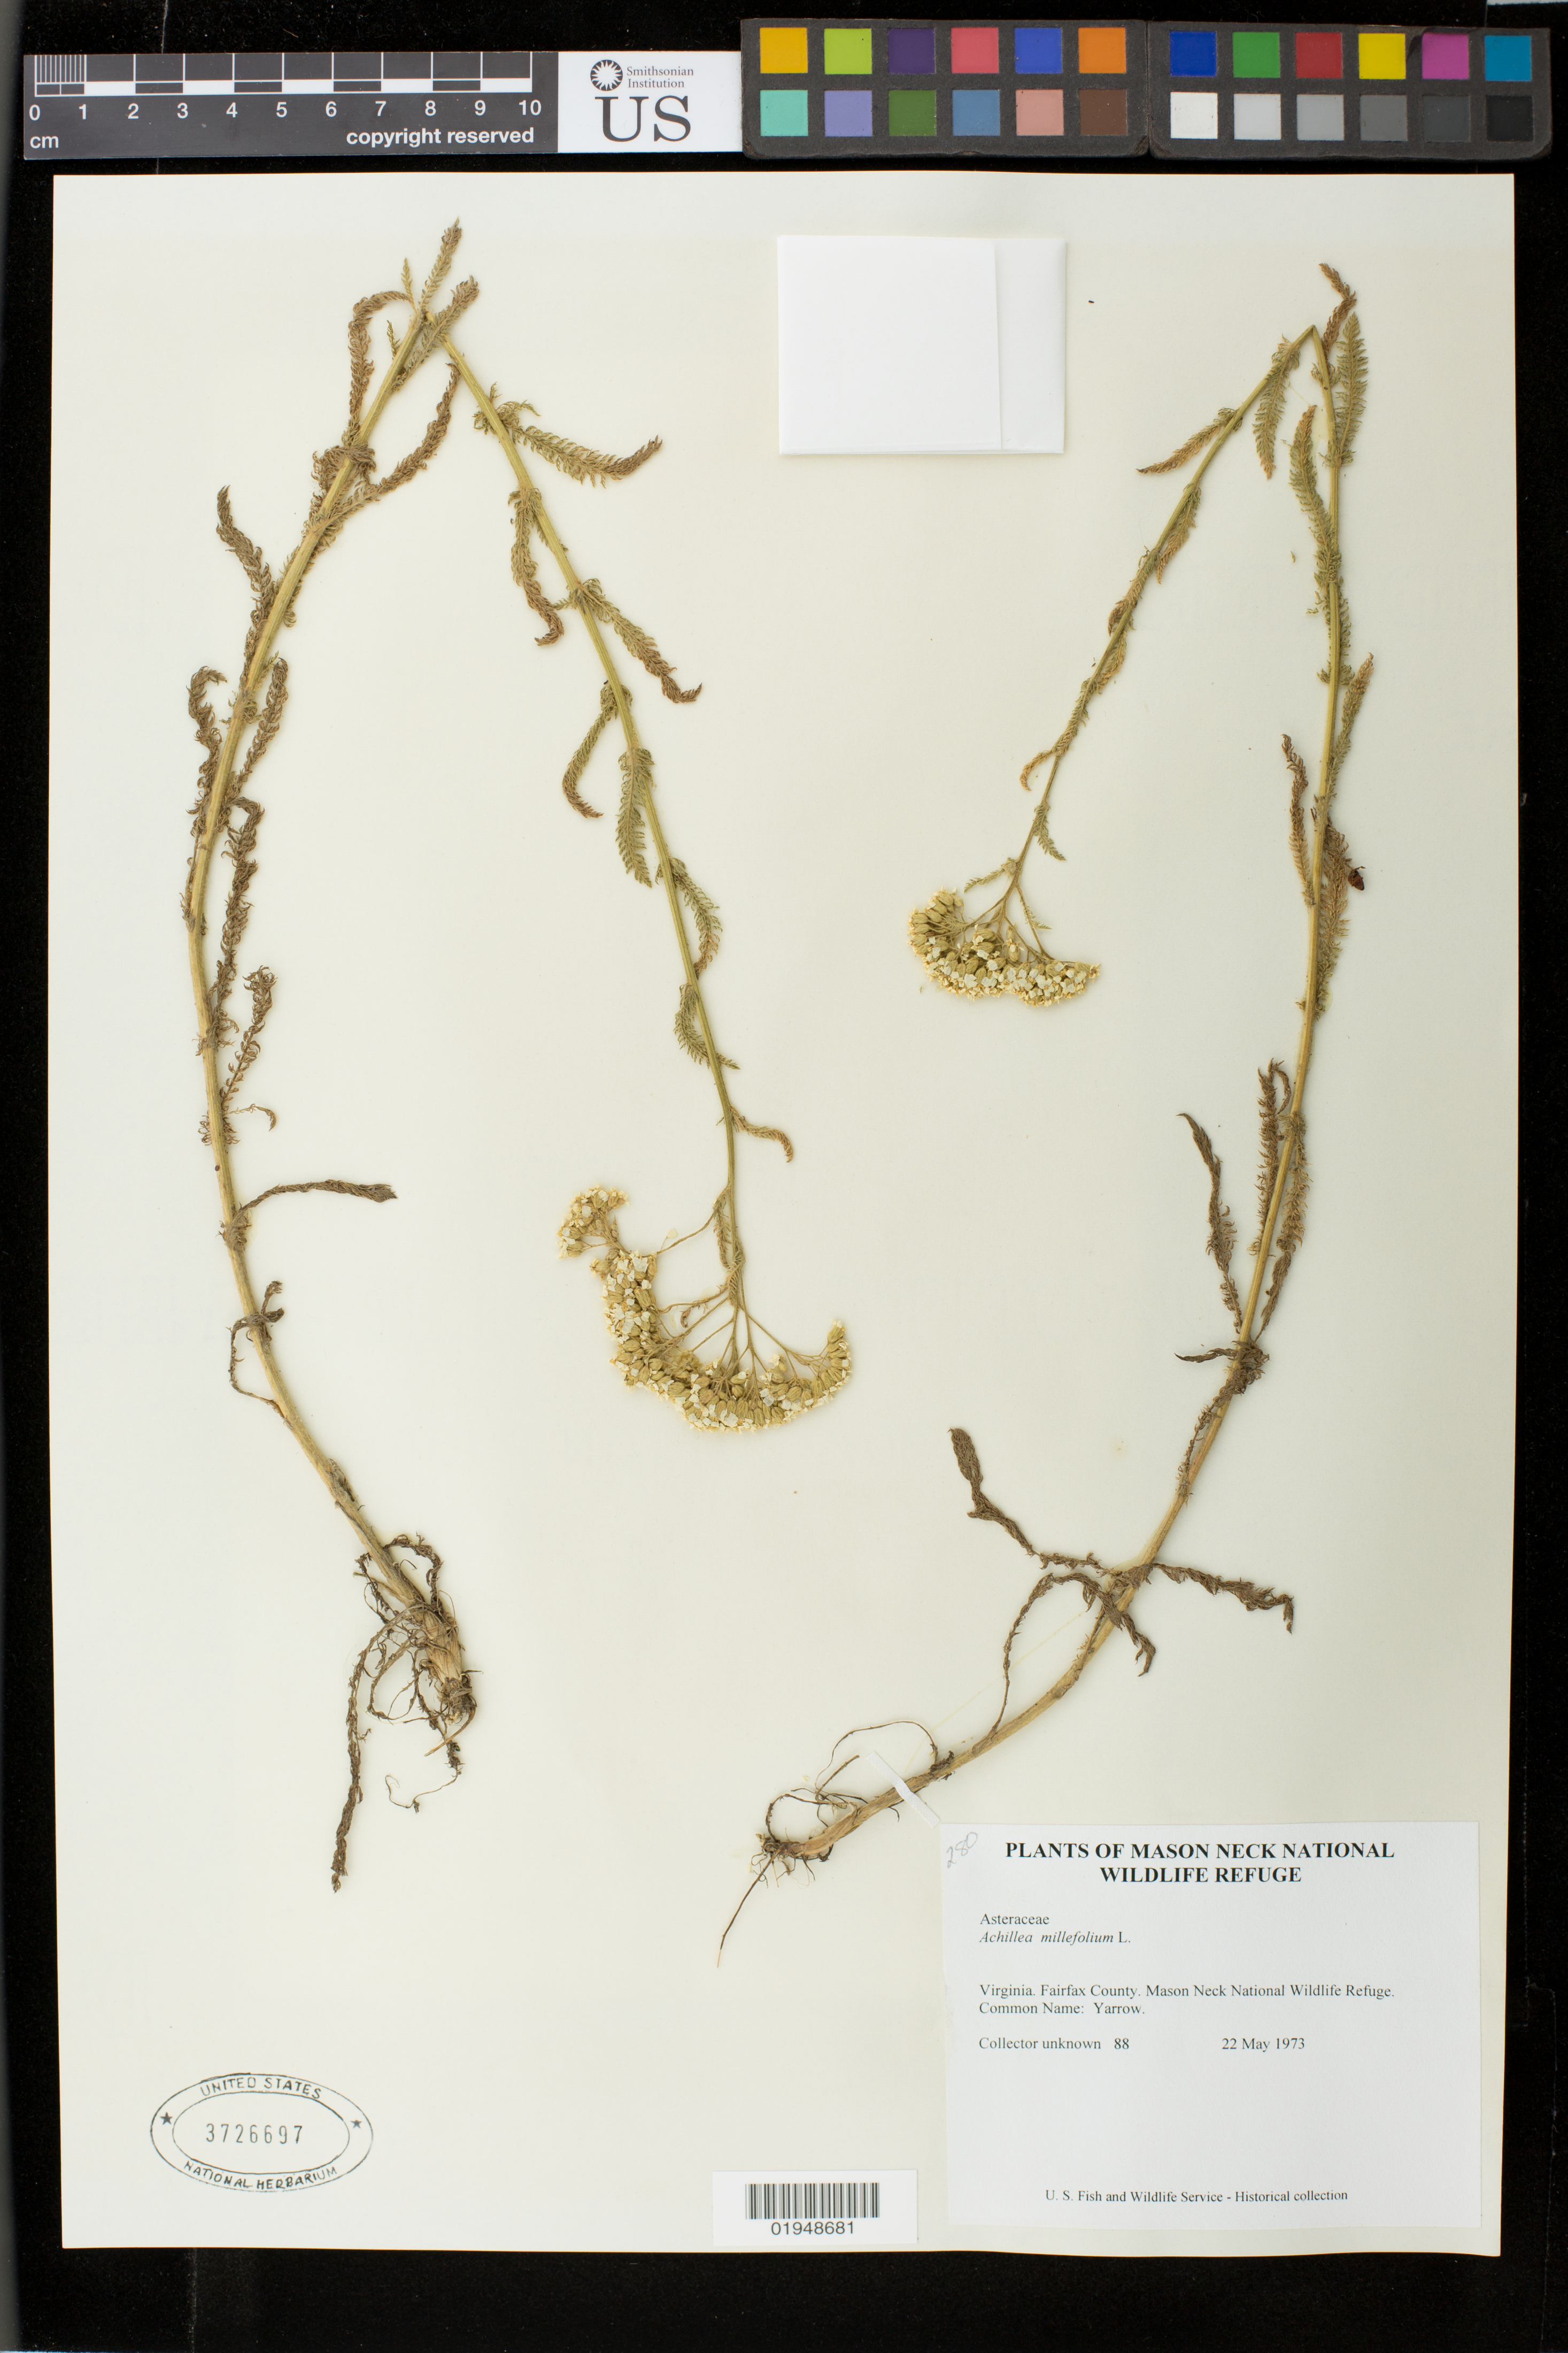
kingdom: Plantae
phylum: Tracheophyta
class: Magnoliopsida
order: Asterales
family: Asteraceae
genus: Achillea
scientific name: Achillea millefolium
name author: L.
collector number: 88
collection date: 1973-05-22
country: United States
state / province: Virginia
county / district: Fairfax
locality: Mason Neck National Wildlife Refuge in Area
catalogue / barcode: US 3726697